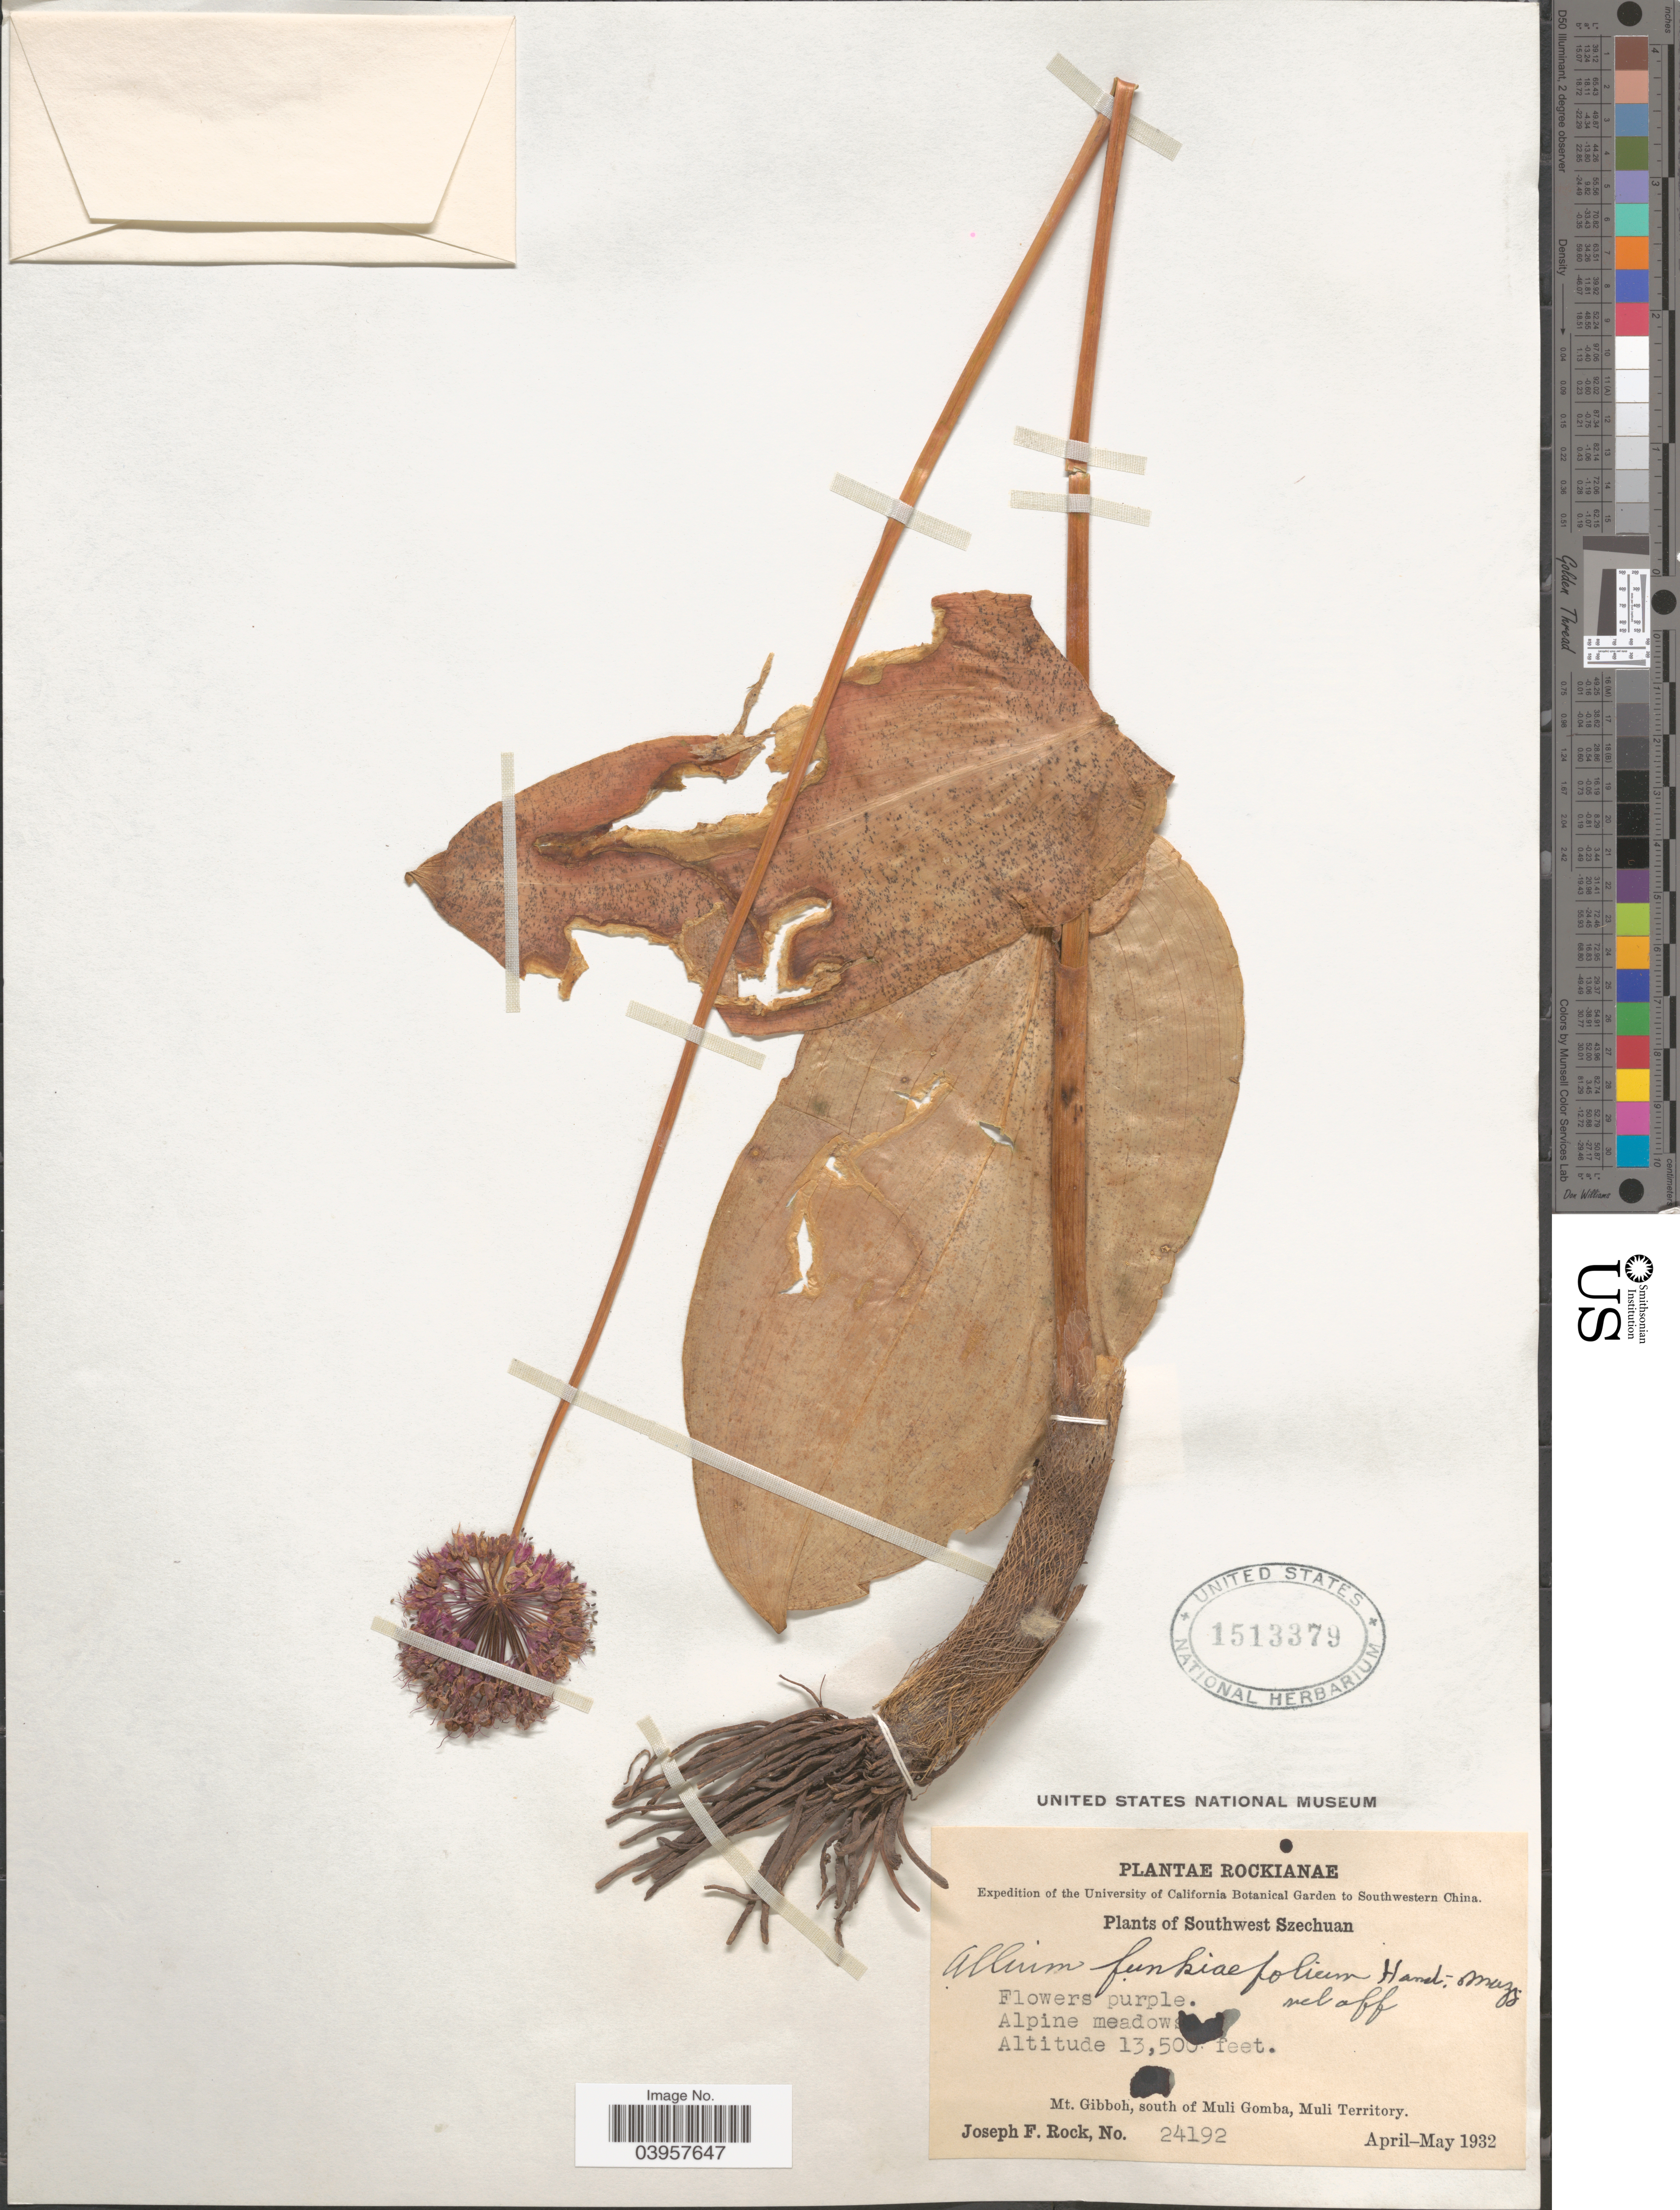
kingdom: Plantae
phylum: Tracheophyta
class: Liliopsida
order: Asparagales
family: Amaryllidaceae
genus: Allium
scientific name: Allium funkiaefolium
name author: P.C. Tsoong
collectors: J. F. Rock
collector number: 24192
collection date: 1932-04/1932-05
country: China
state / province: Sichuan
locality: Southwestern China. Southwest Szechuan. Mt. Gibboli, south of Muli Gomba, Muli Territory.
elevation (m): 4115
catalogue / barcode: US 1513379